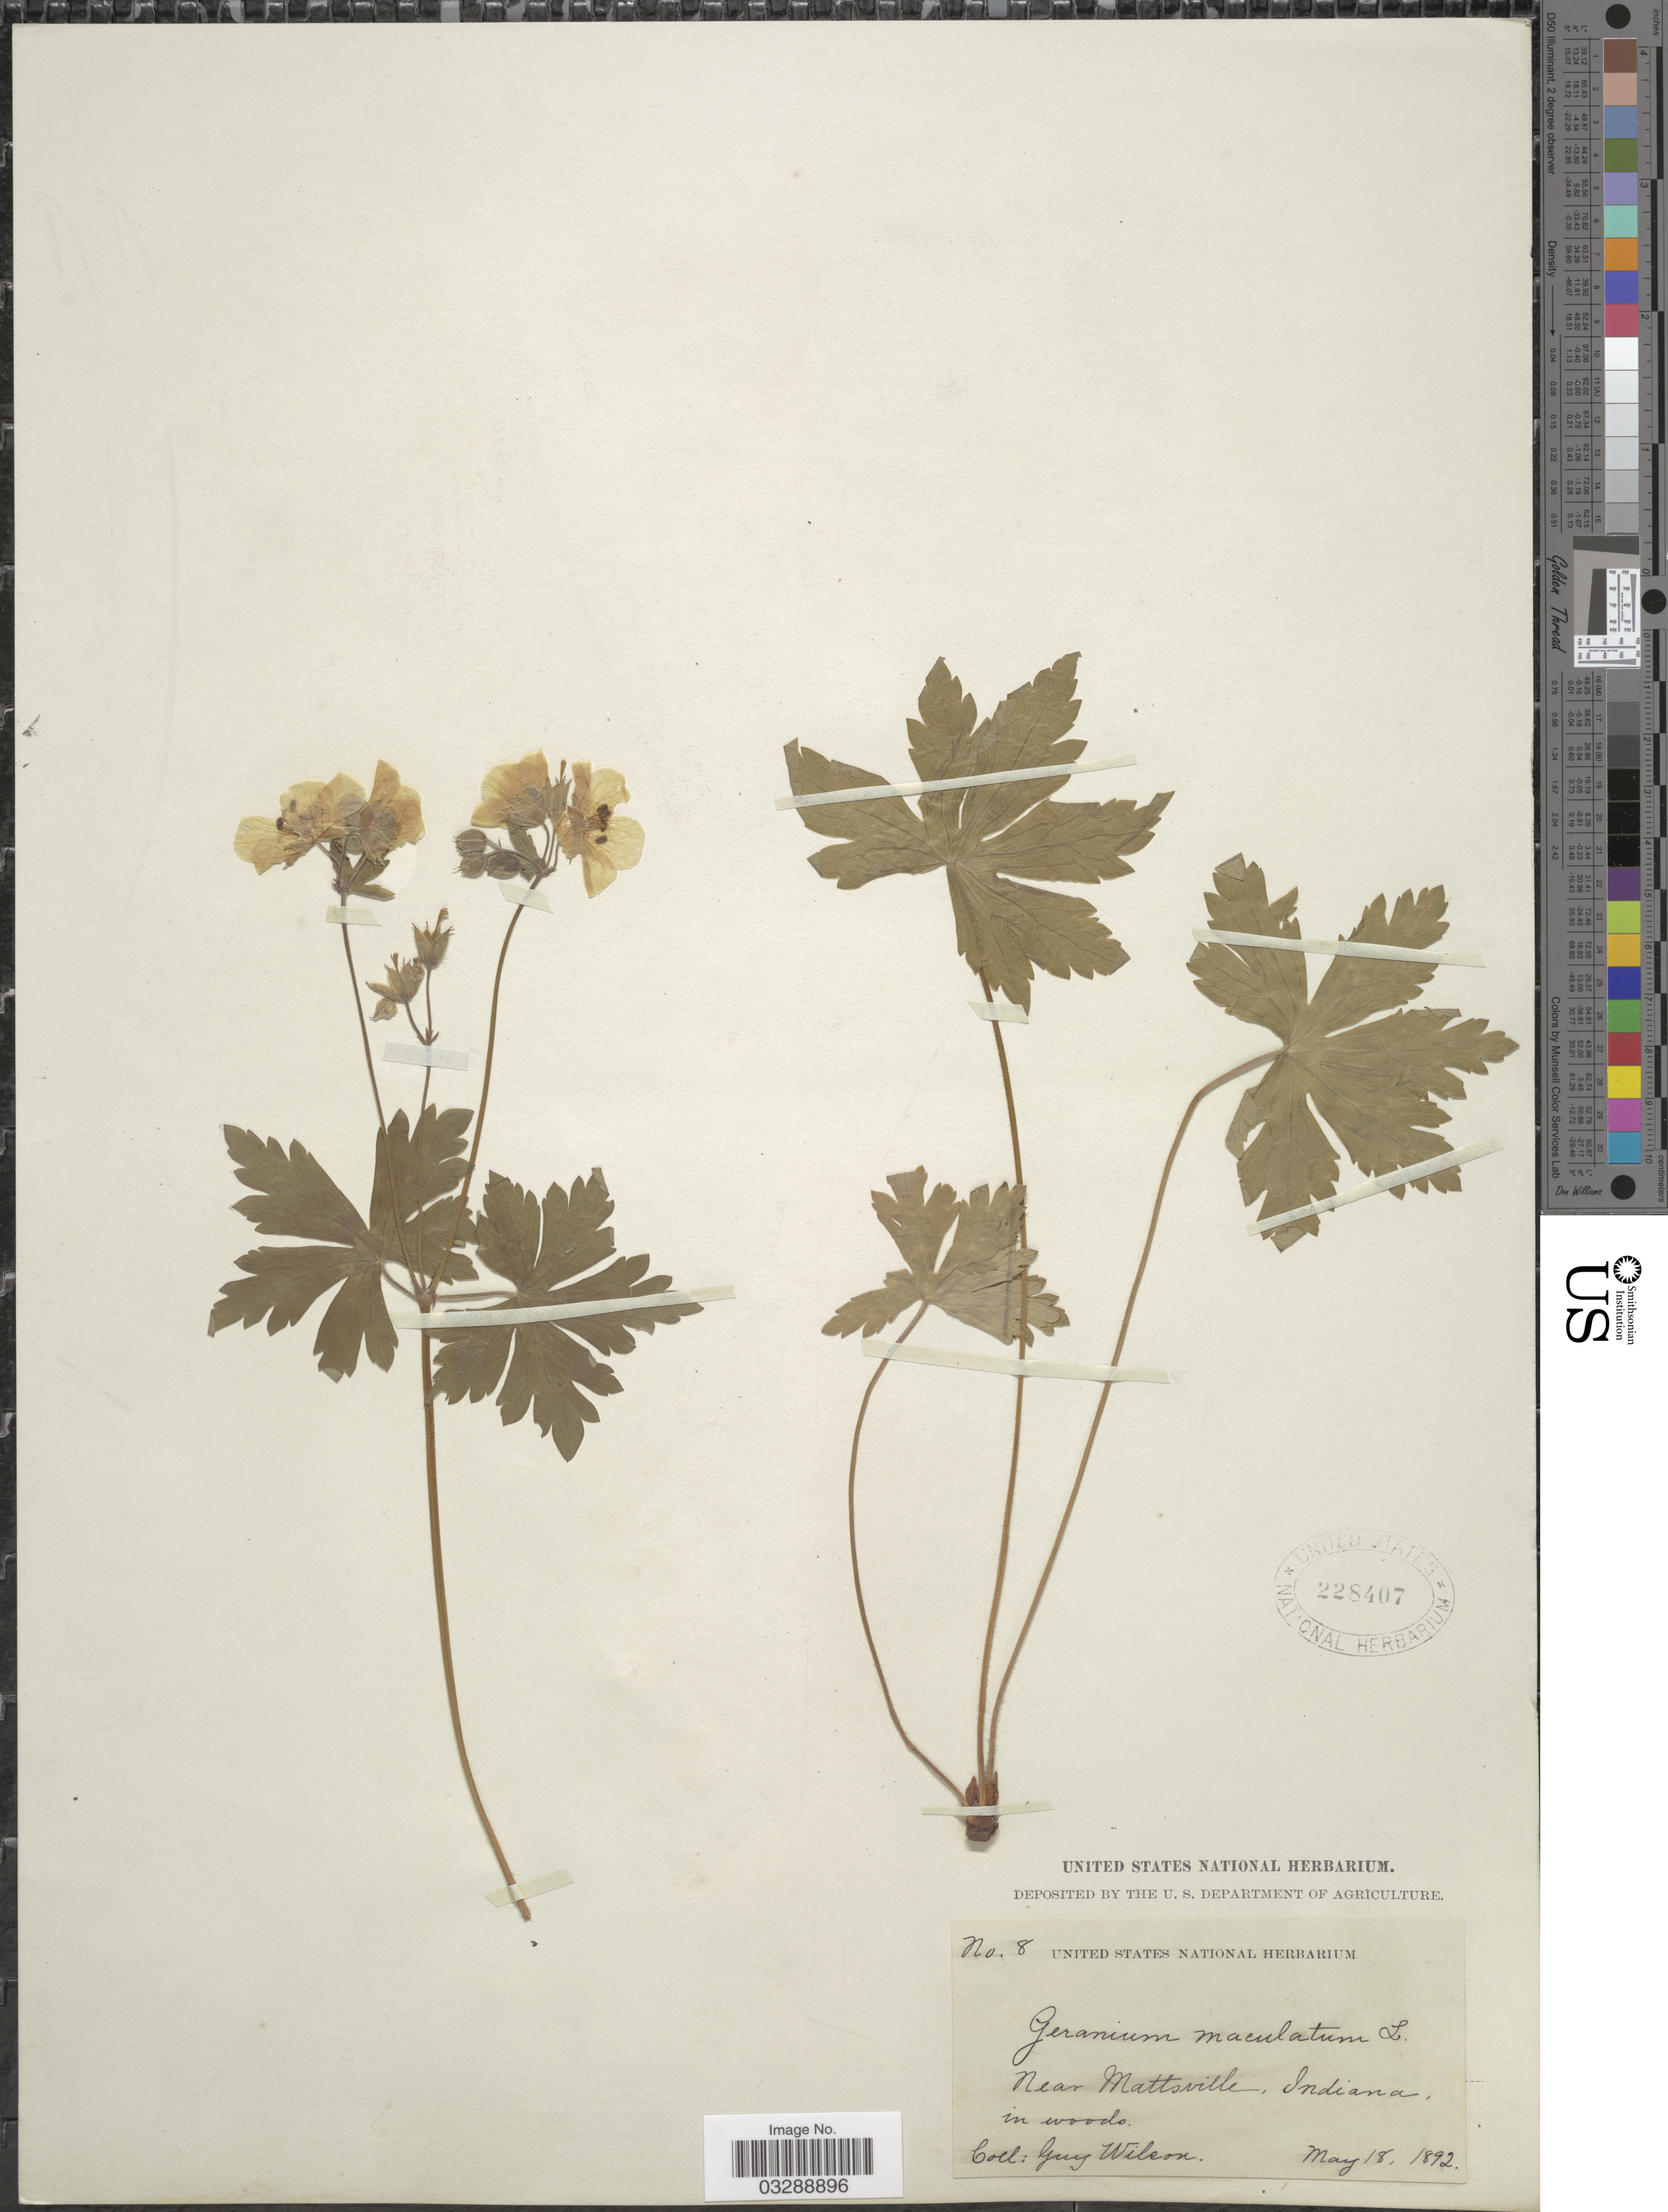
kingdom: Plantae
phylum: Tracheophyta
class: Magnoliopsida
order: Geraniales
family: Geraniaceae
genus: Geranium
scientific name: Geranium maculatum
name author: L.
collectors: G. Wilson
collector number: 8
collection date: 1892-05-18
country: United States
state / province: Indiana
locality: Near Mattsville.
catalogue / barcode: US 228407